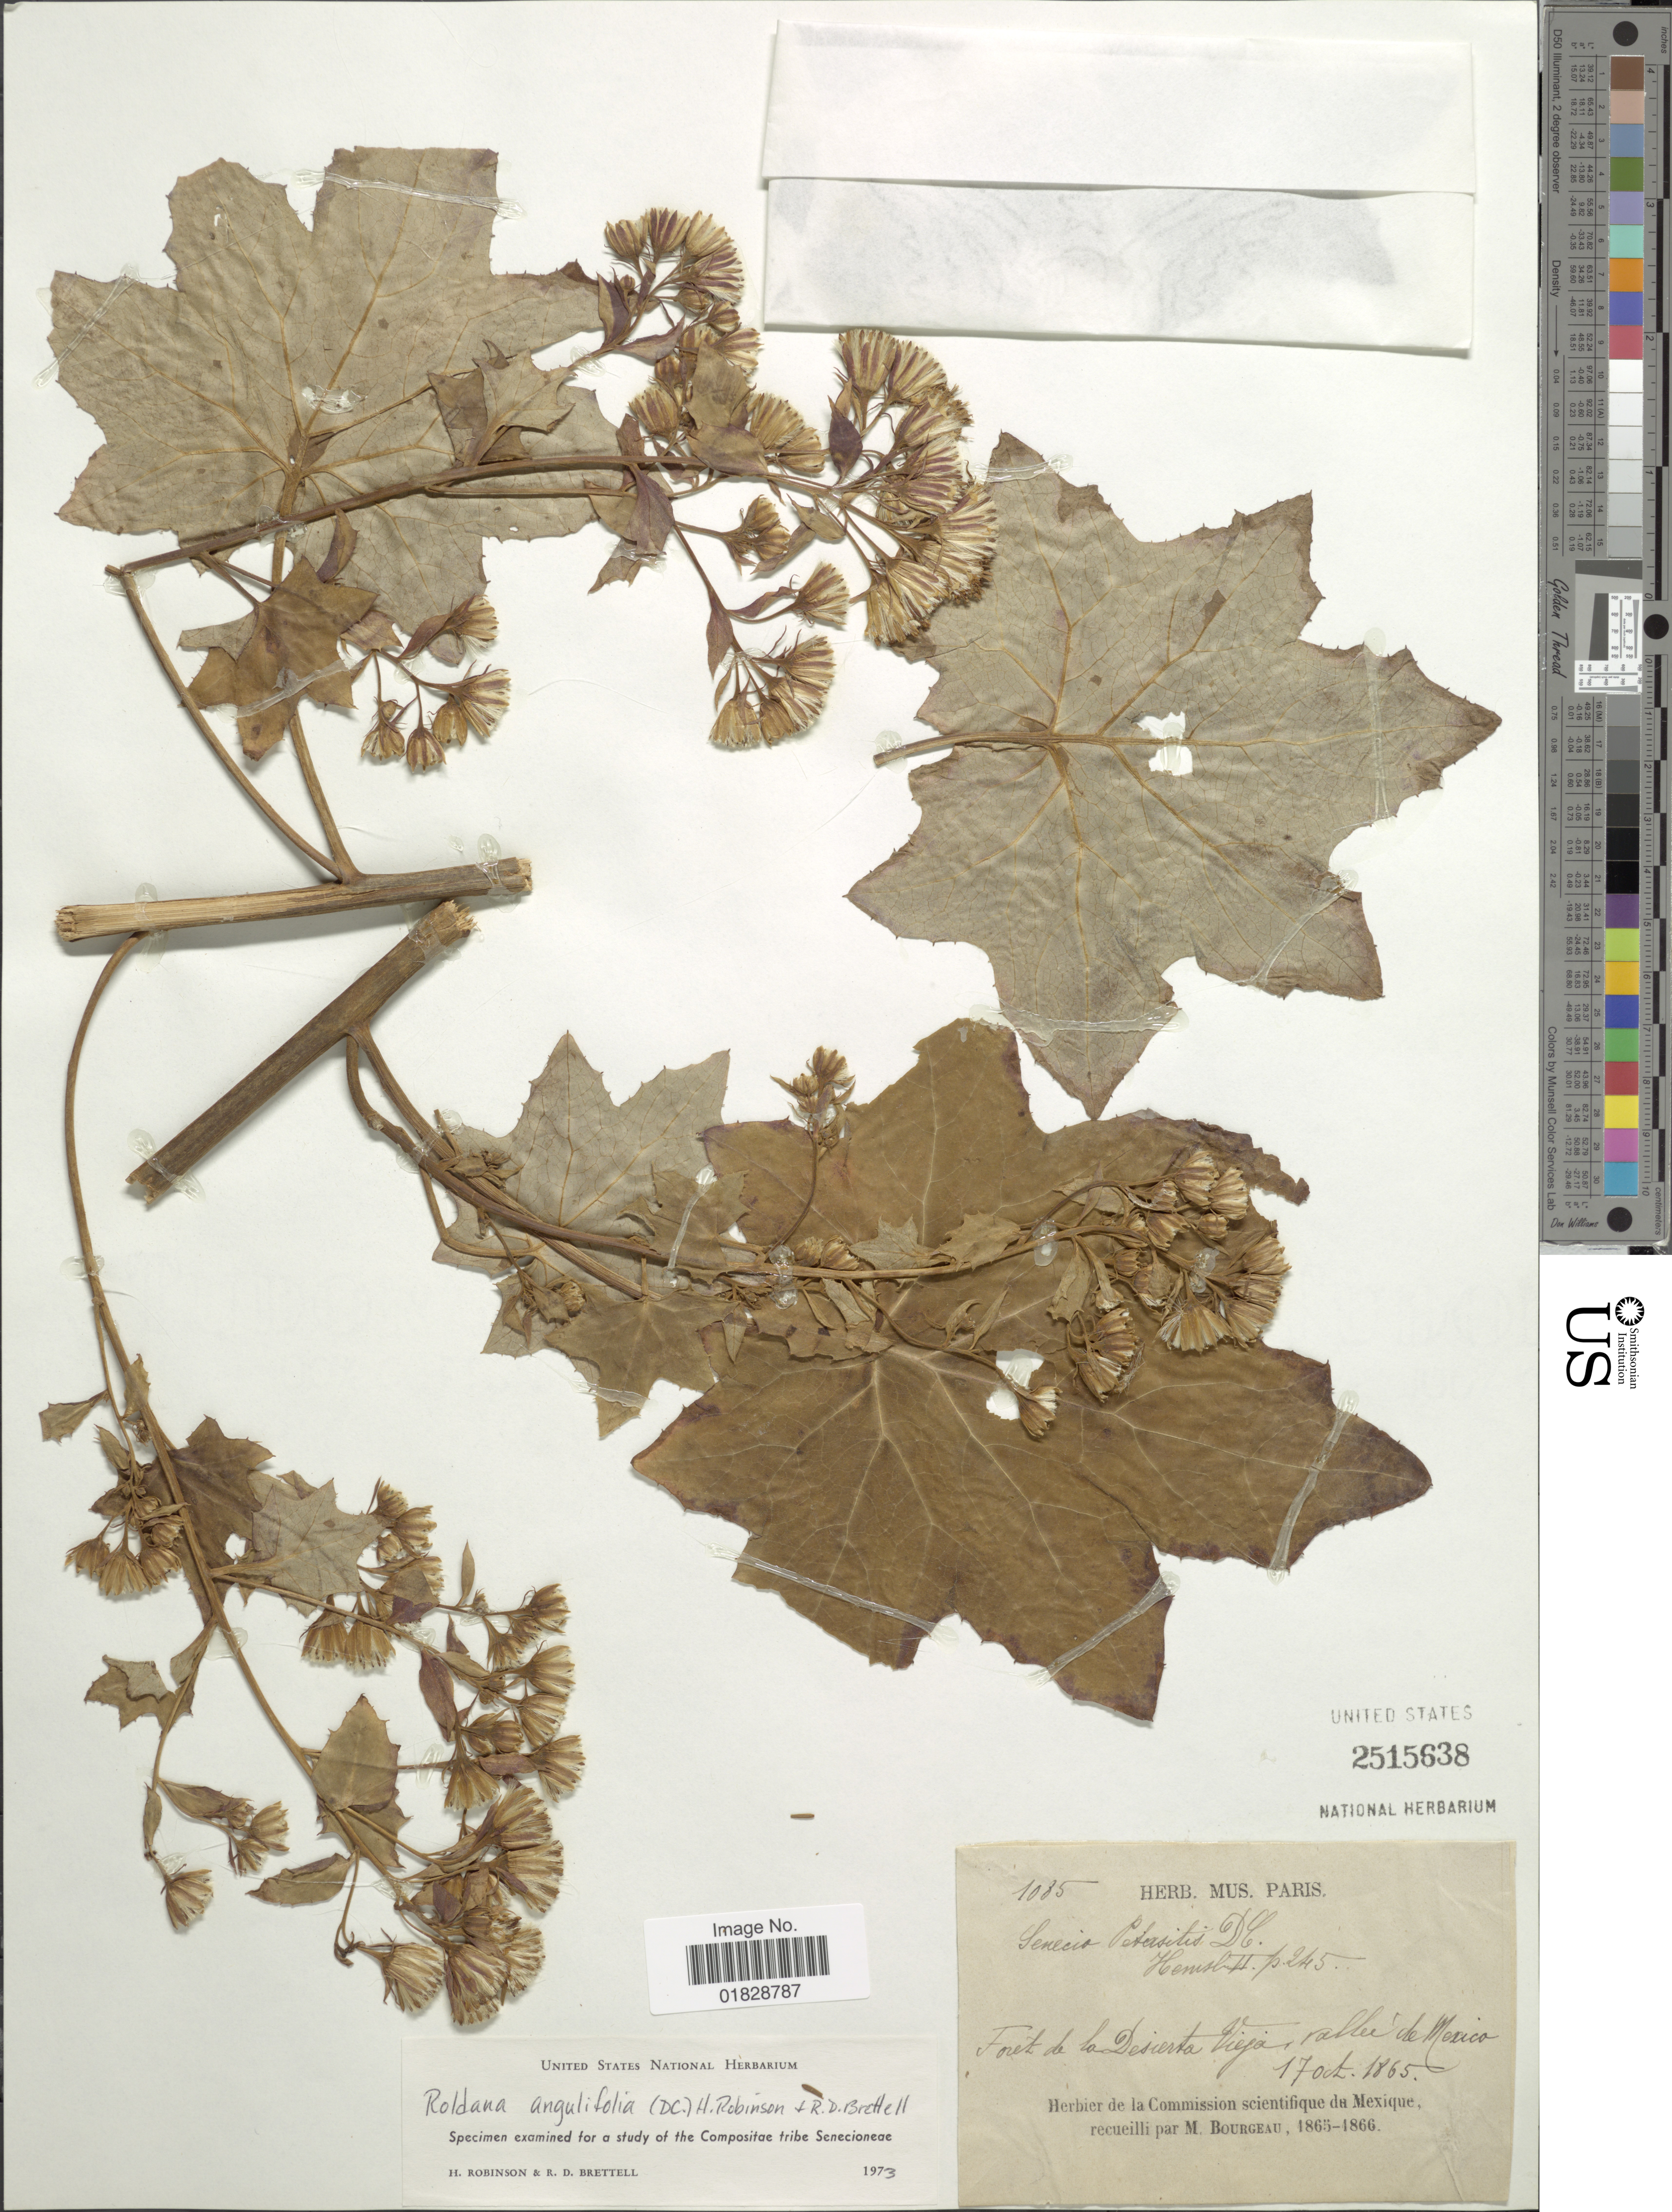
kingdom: Plantae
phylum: Tracheophyta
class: Magnoliopsida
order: Asterales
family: Asteraceae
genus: Roldana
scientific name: Roldana angulifolia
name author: (DC.) H. Rob. & Brettell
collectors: M. Bourgeau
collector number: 1085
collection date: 1865-10-17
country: Mexico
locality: Forêt de la Desierta Vieja, vallee de Mexico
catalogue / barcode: US 2515638